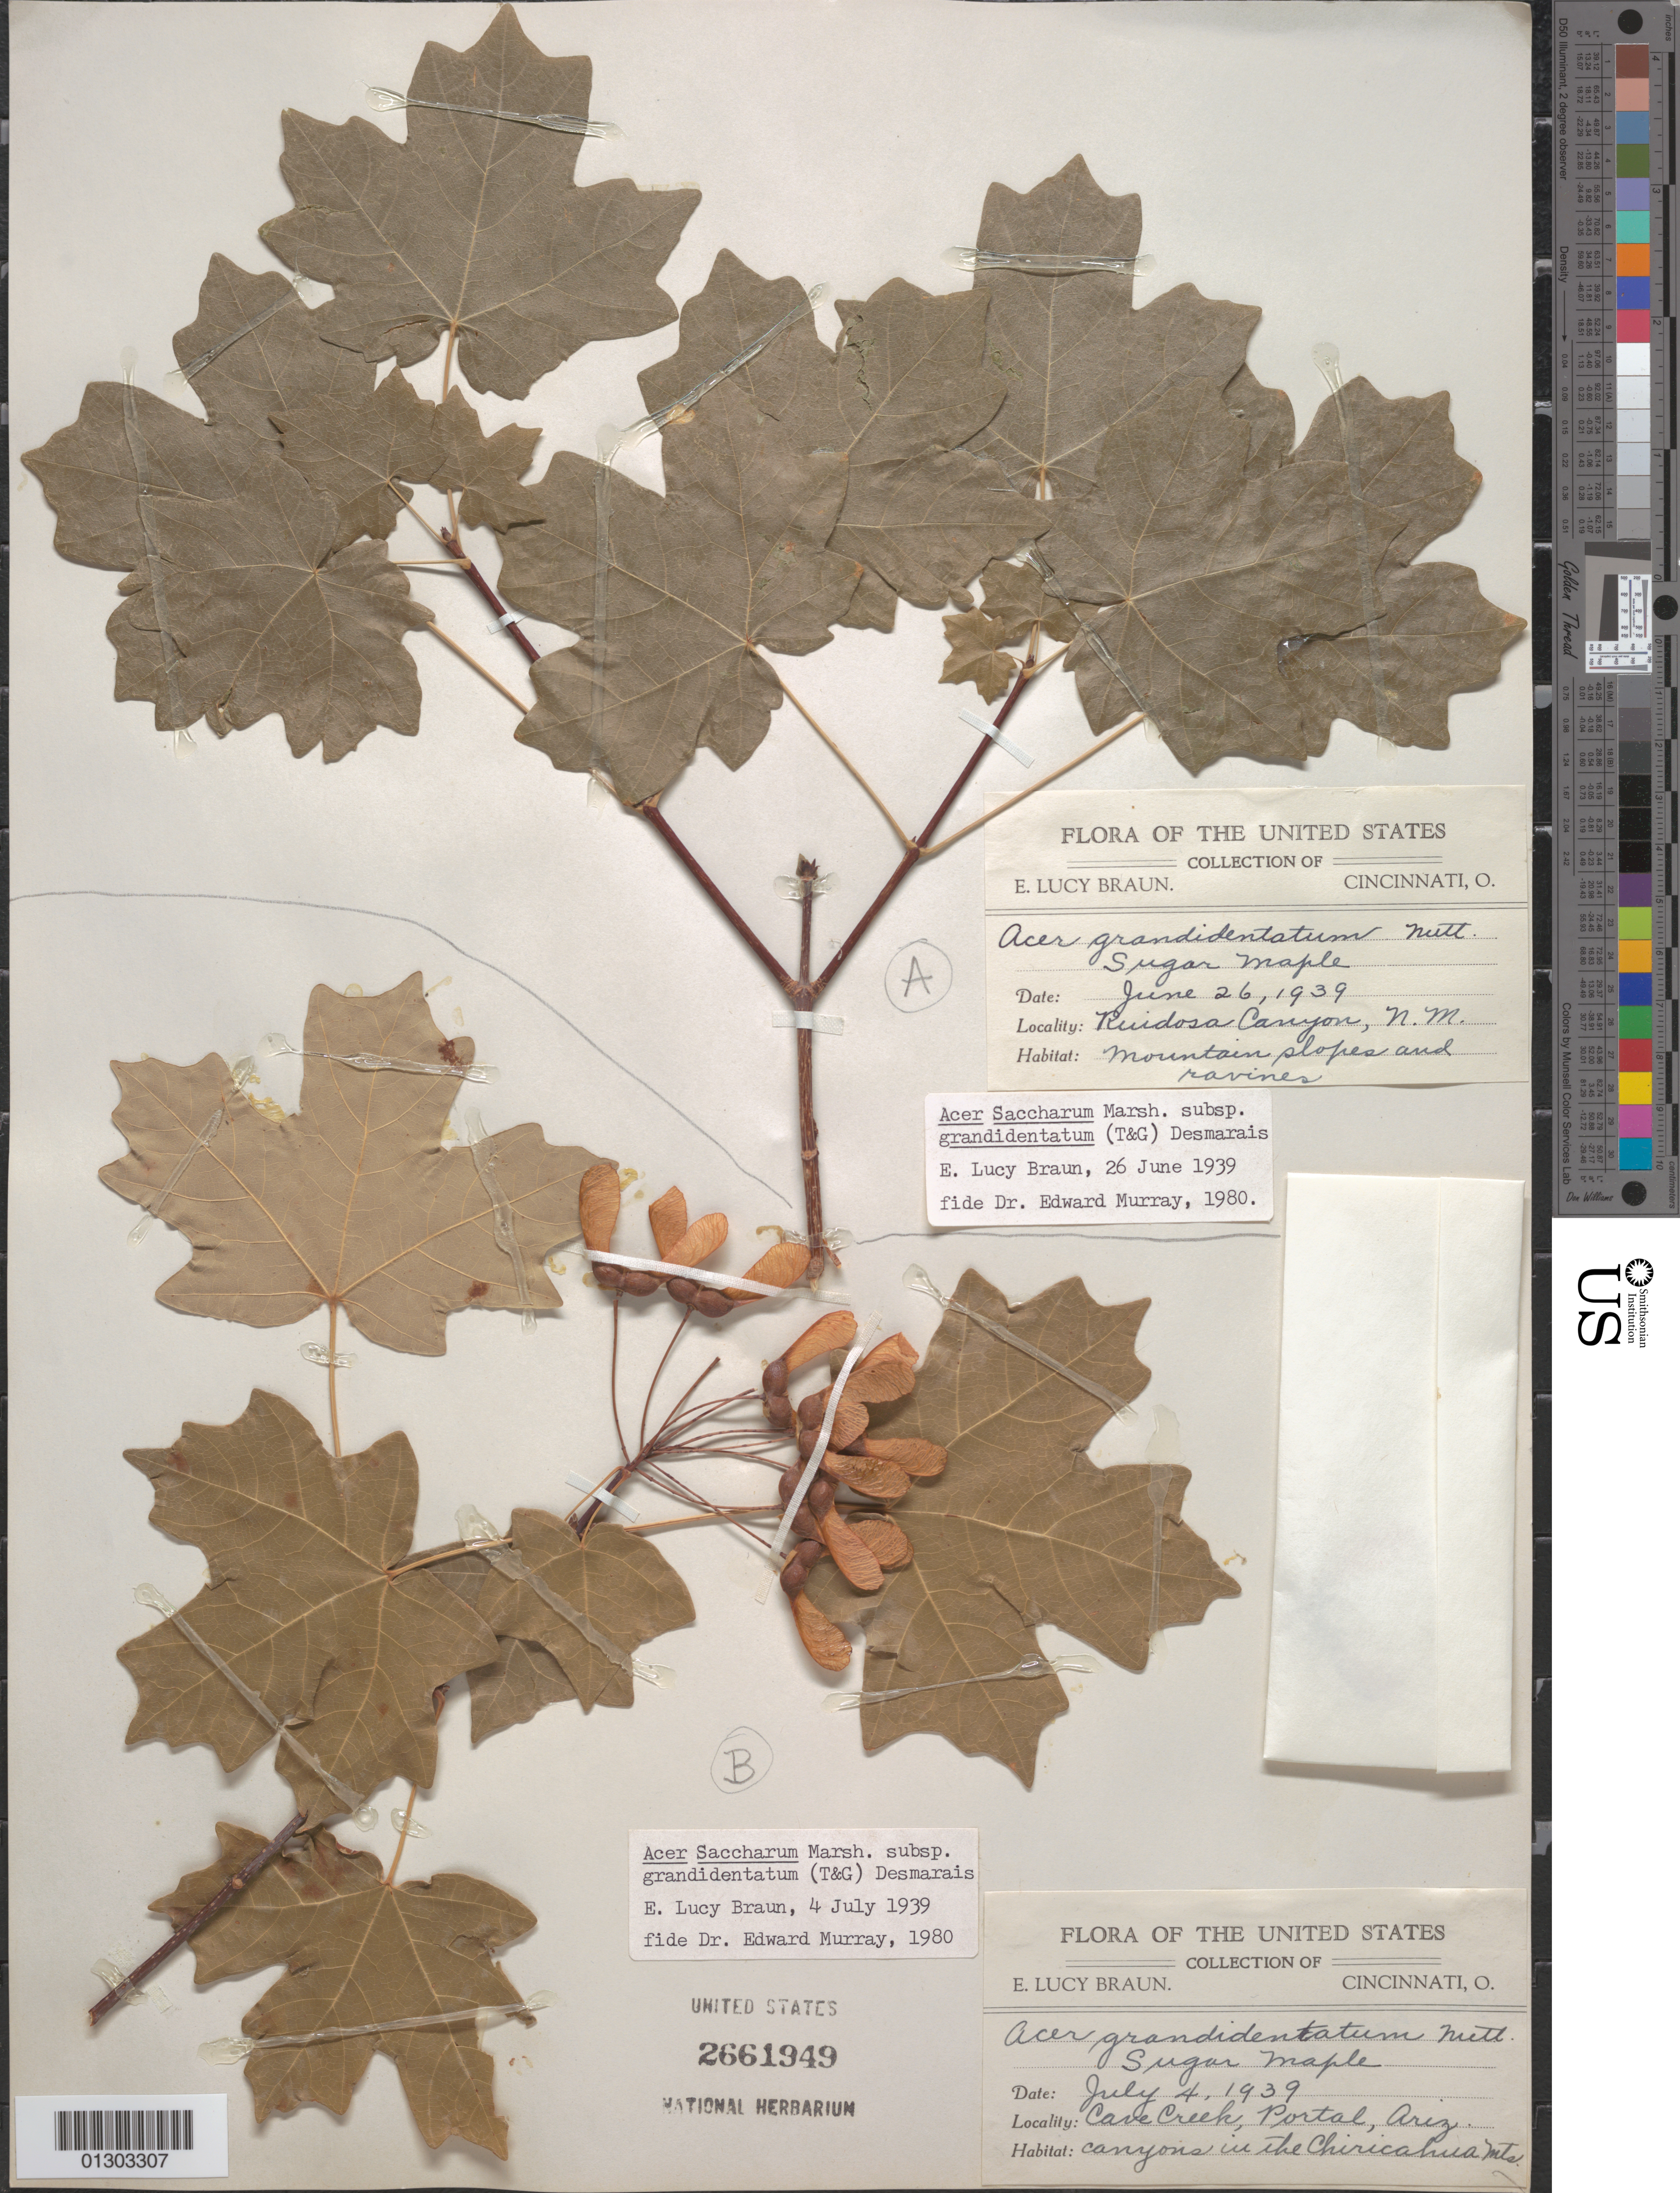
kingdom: Plantae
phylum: Tracheophyta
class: Magnoliopsida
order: Sapindales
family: Sapindaceae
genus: Acer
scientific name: Acer grandidentatum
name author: Nutt.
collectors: E. L. Braun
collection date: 1939-07-04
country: United States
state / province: Arizona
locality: Chiricahua Mts., Portal, Cove Creek.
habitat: Canyons.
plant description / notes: Mixed collection - this one marked B.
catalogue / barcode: US 2661949-2